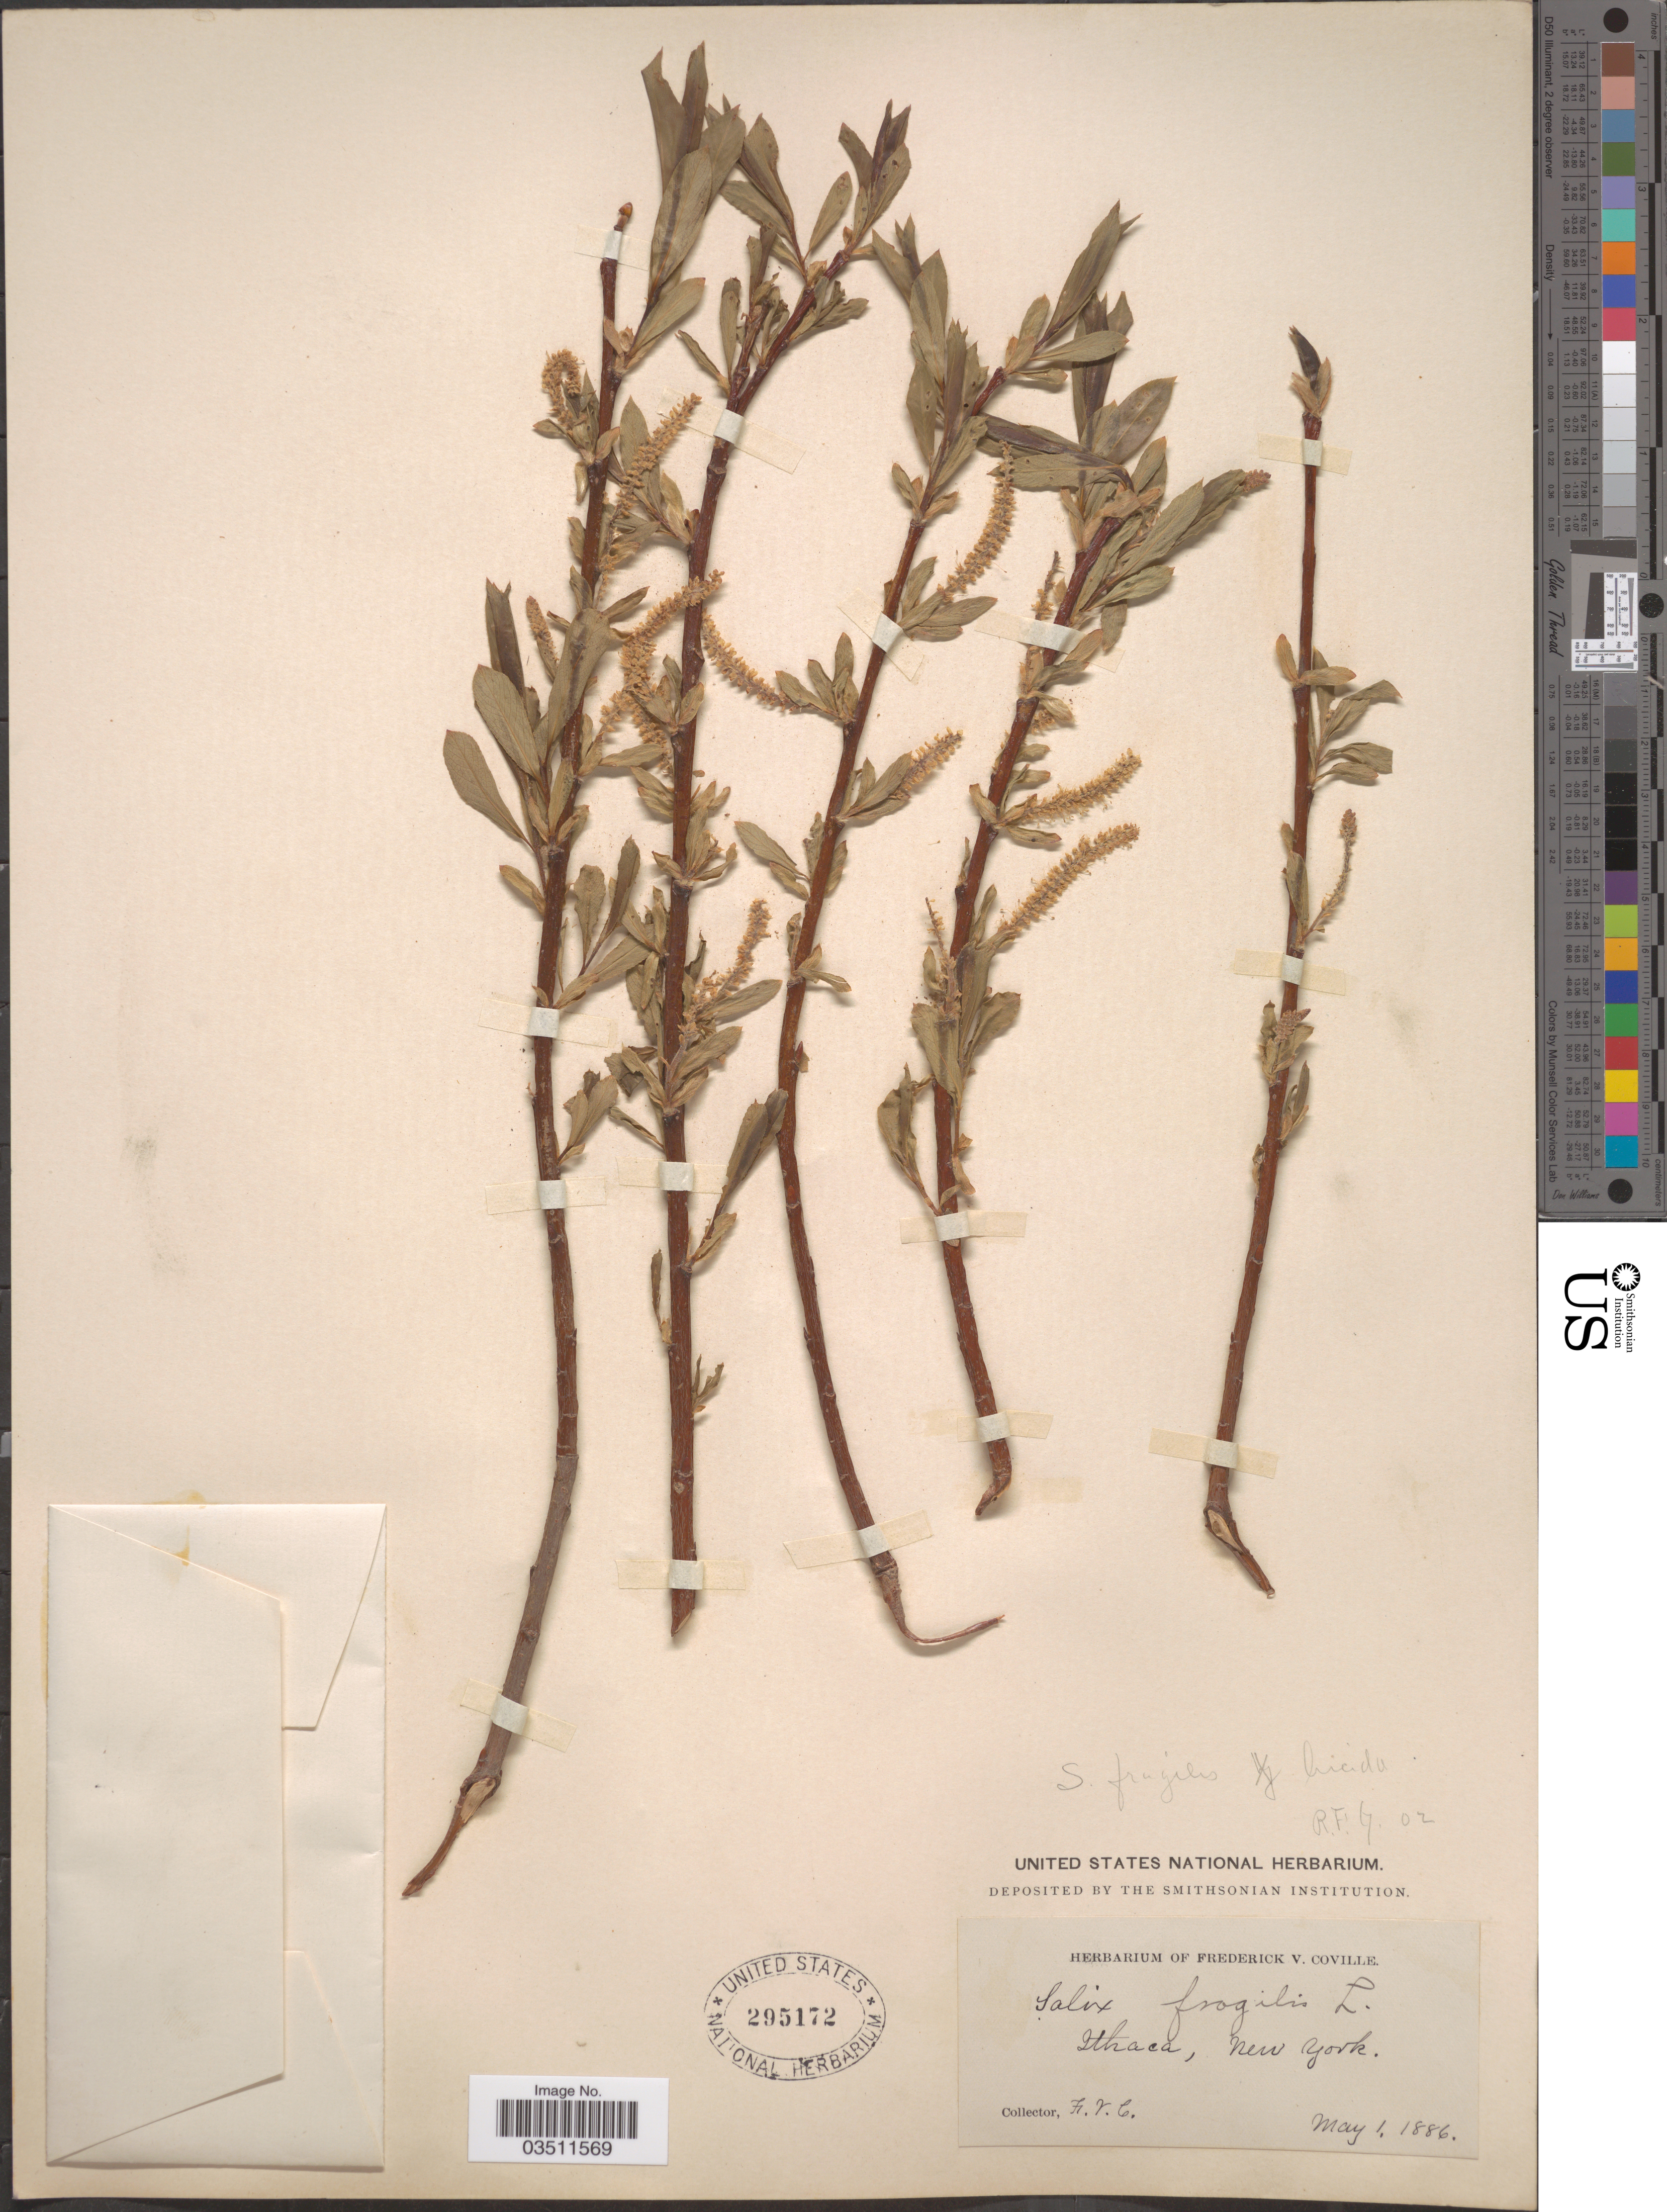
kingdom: Plantae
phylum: Tracheophyta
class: Magnoliopsida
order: Malpighiales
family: Salicaceae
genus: Salix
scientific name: Salix lucida x S. fragilis L.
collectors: F. V. Coville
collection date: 1886-05-01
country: United States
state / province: New York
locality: Ithaca.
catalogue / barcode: US 295172